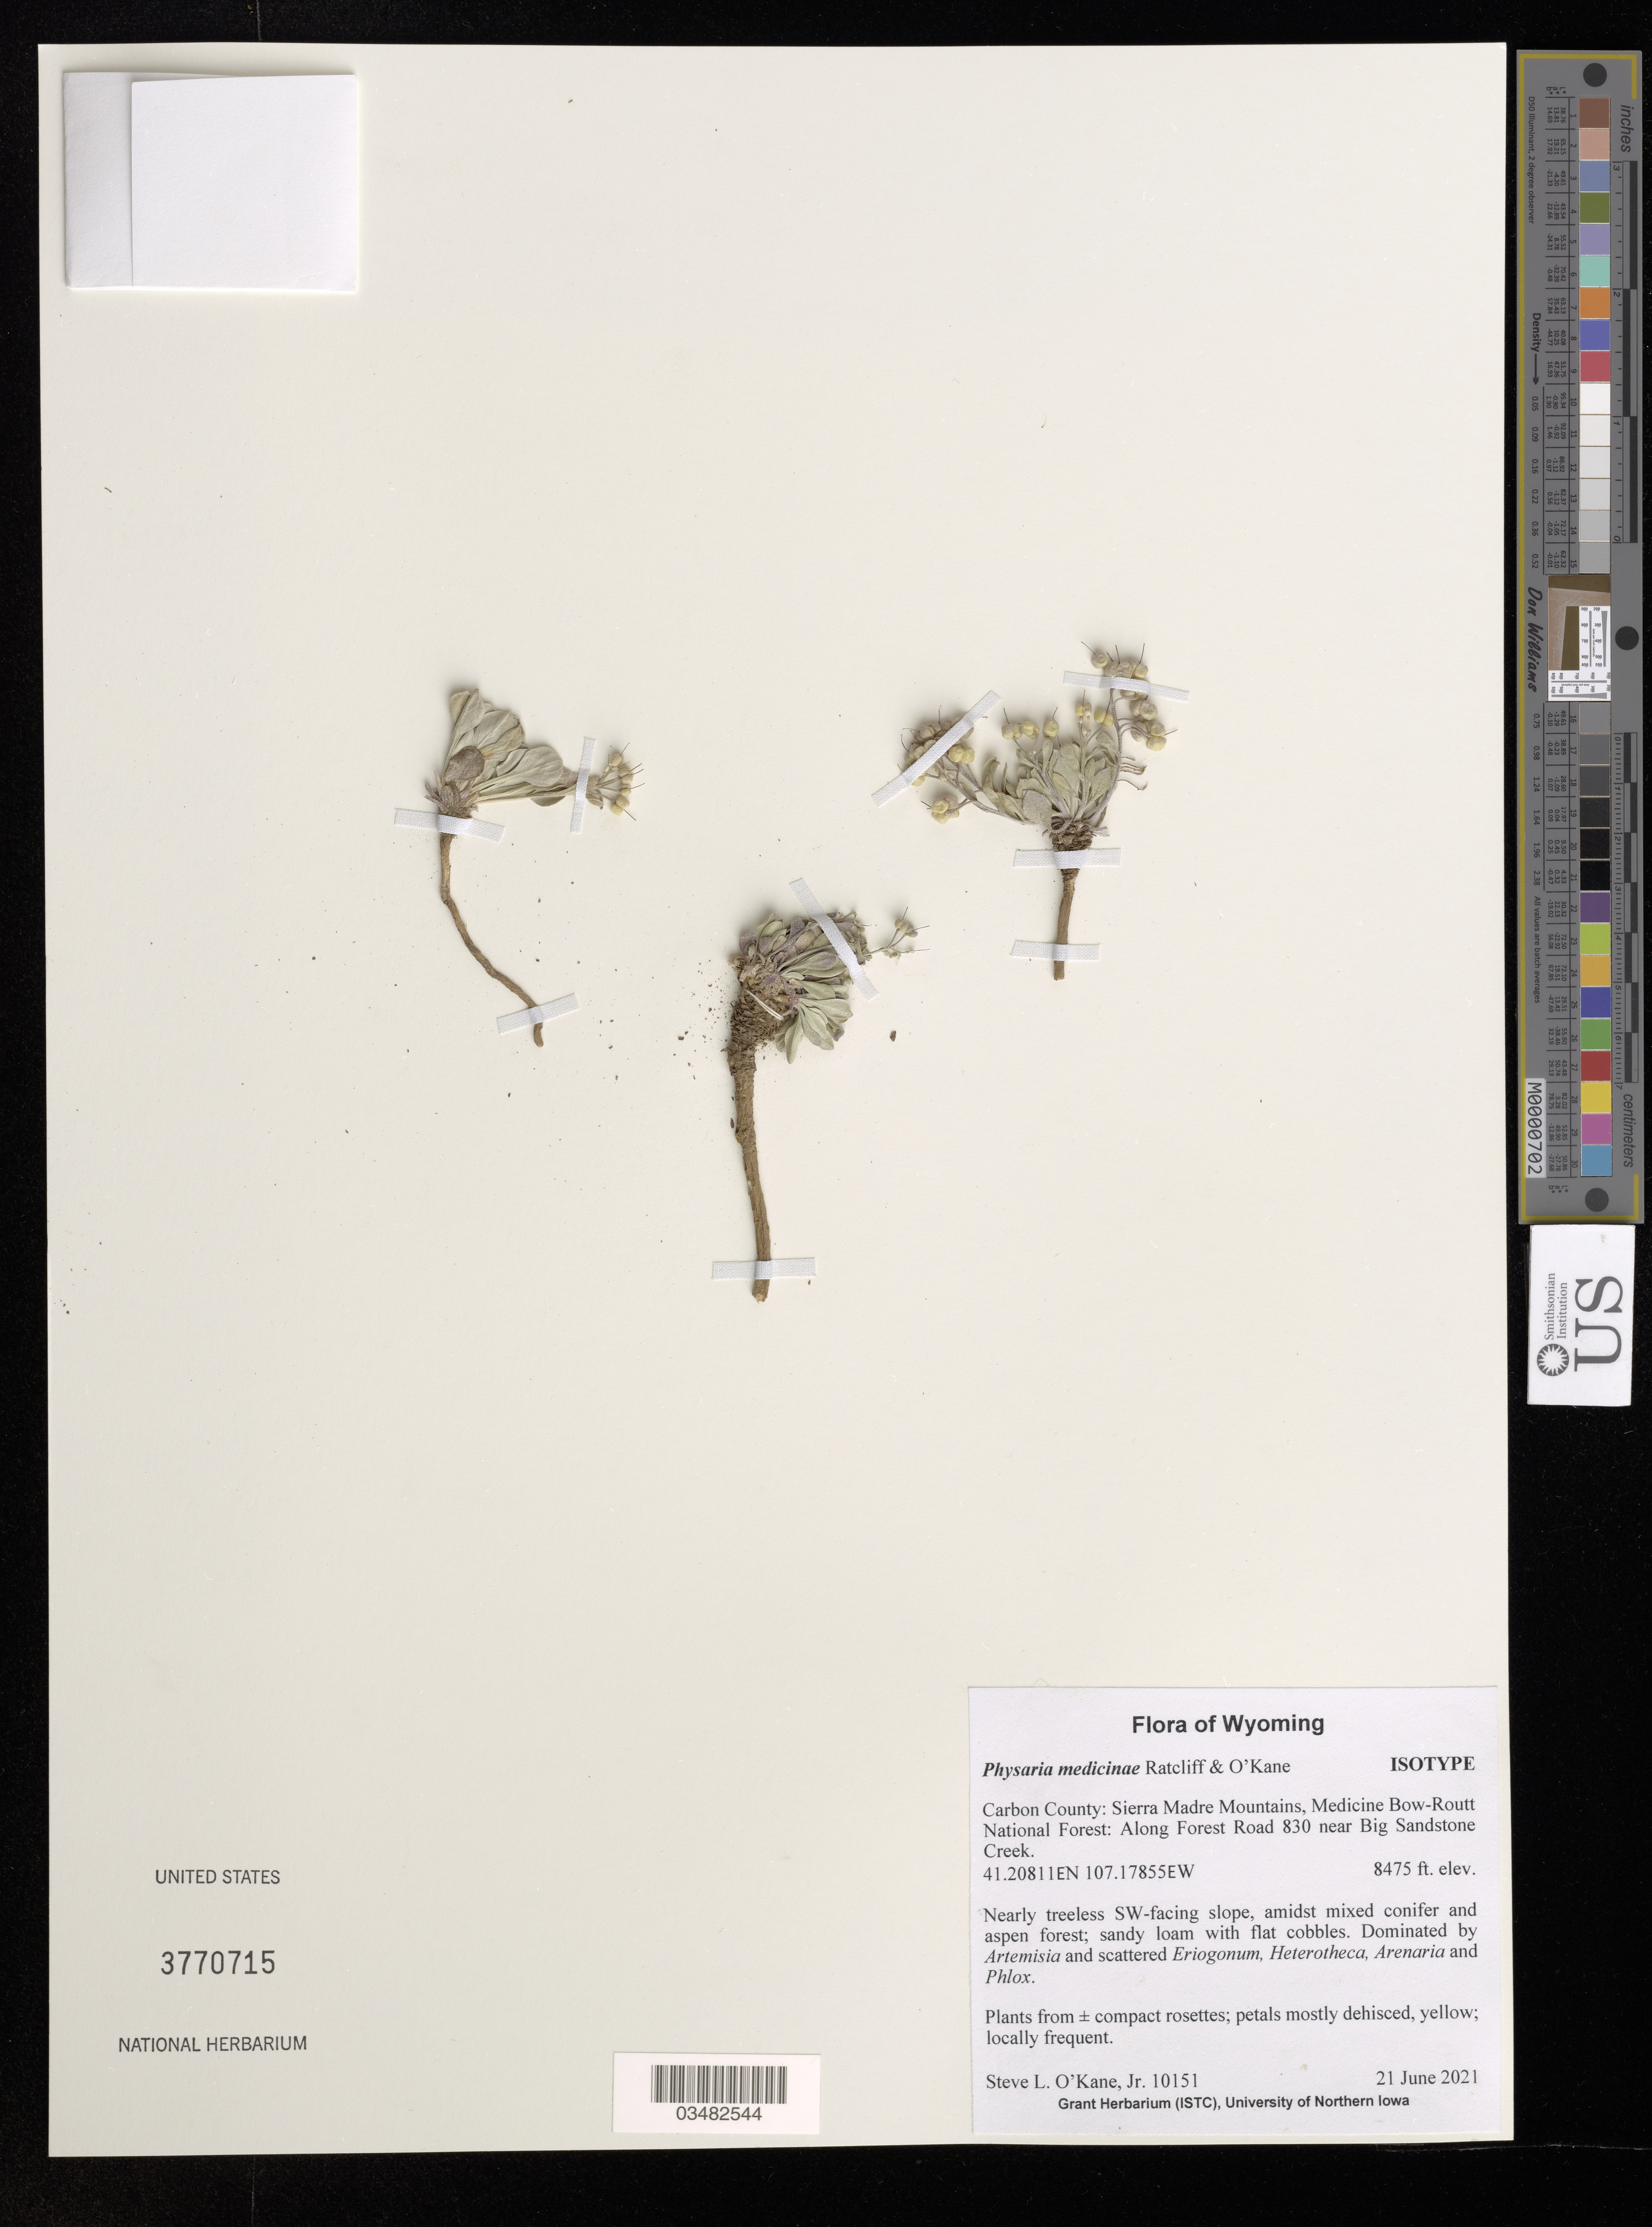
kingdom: Plantae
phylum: Tracheophyta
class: Magnoliopsida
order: Brassicales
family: Brassicaceae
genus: Physaria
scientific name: Physaria sp.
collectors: N. Leach & D. Smith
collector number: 10151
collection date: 2015-06-03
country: United States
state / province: Wyoming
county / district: Carbon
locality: Sierra Madre Mountains, Miller Hill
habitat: neary treeless SW-facing slope; sandy loam with flat cobbles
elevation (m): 771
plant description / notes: Label reads: Physaria medicinae Ratcliff & O'Kane 2021 ISOTYPE in. ed. as of 12 November 2024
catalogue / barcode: US 3770715